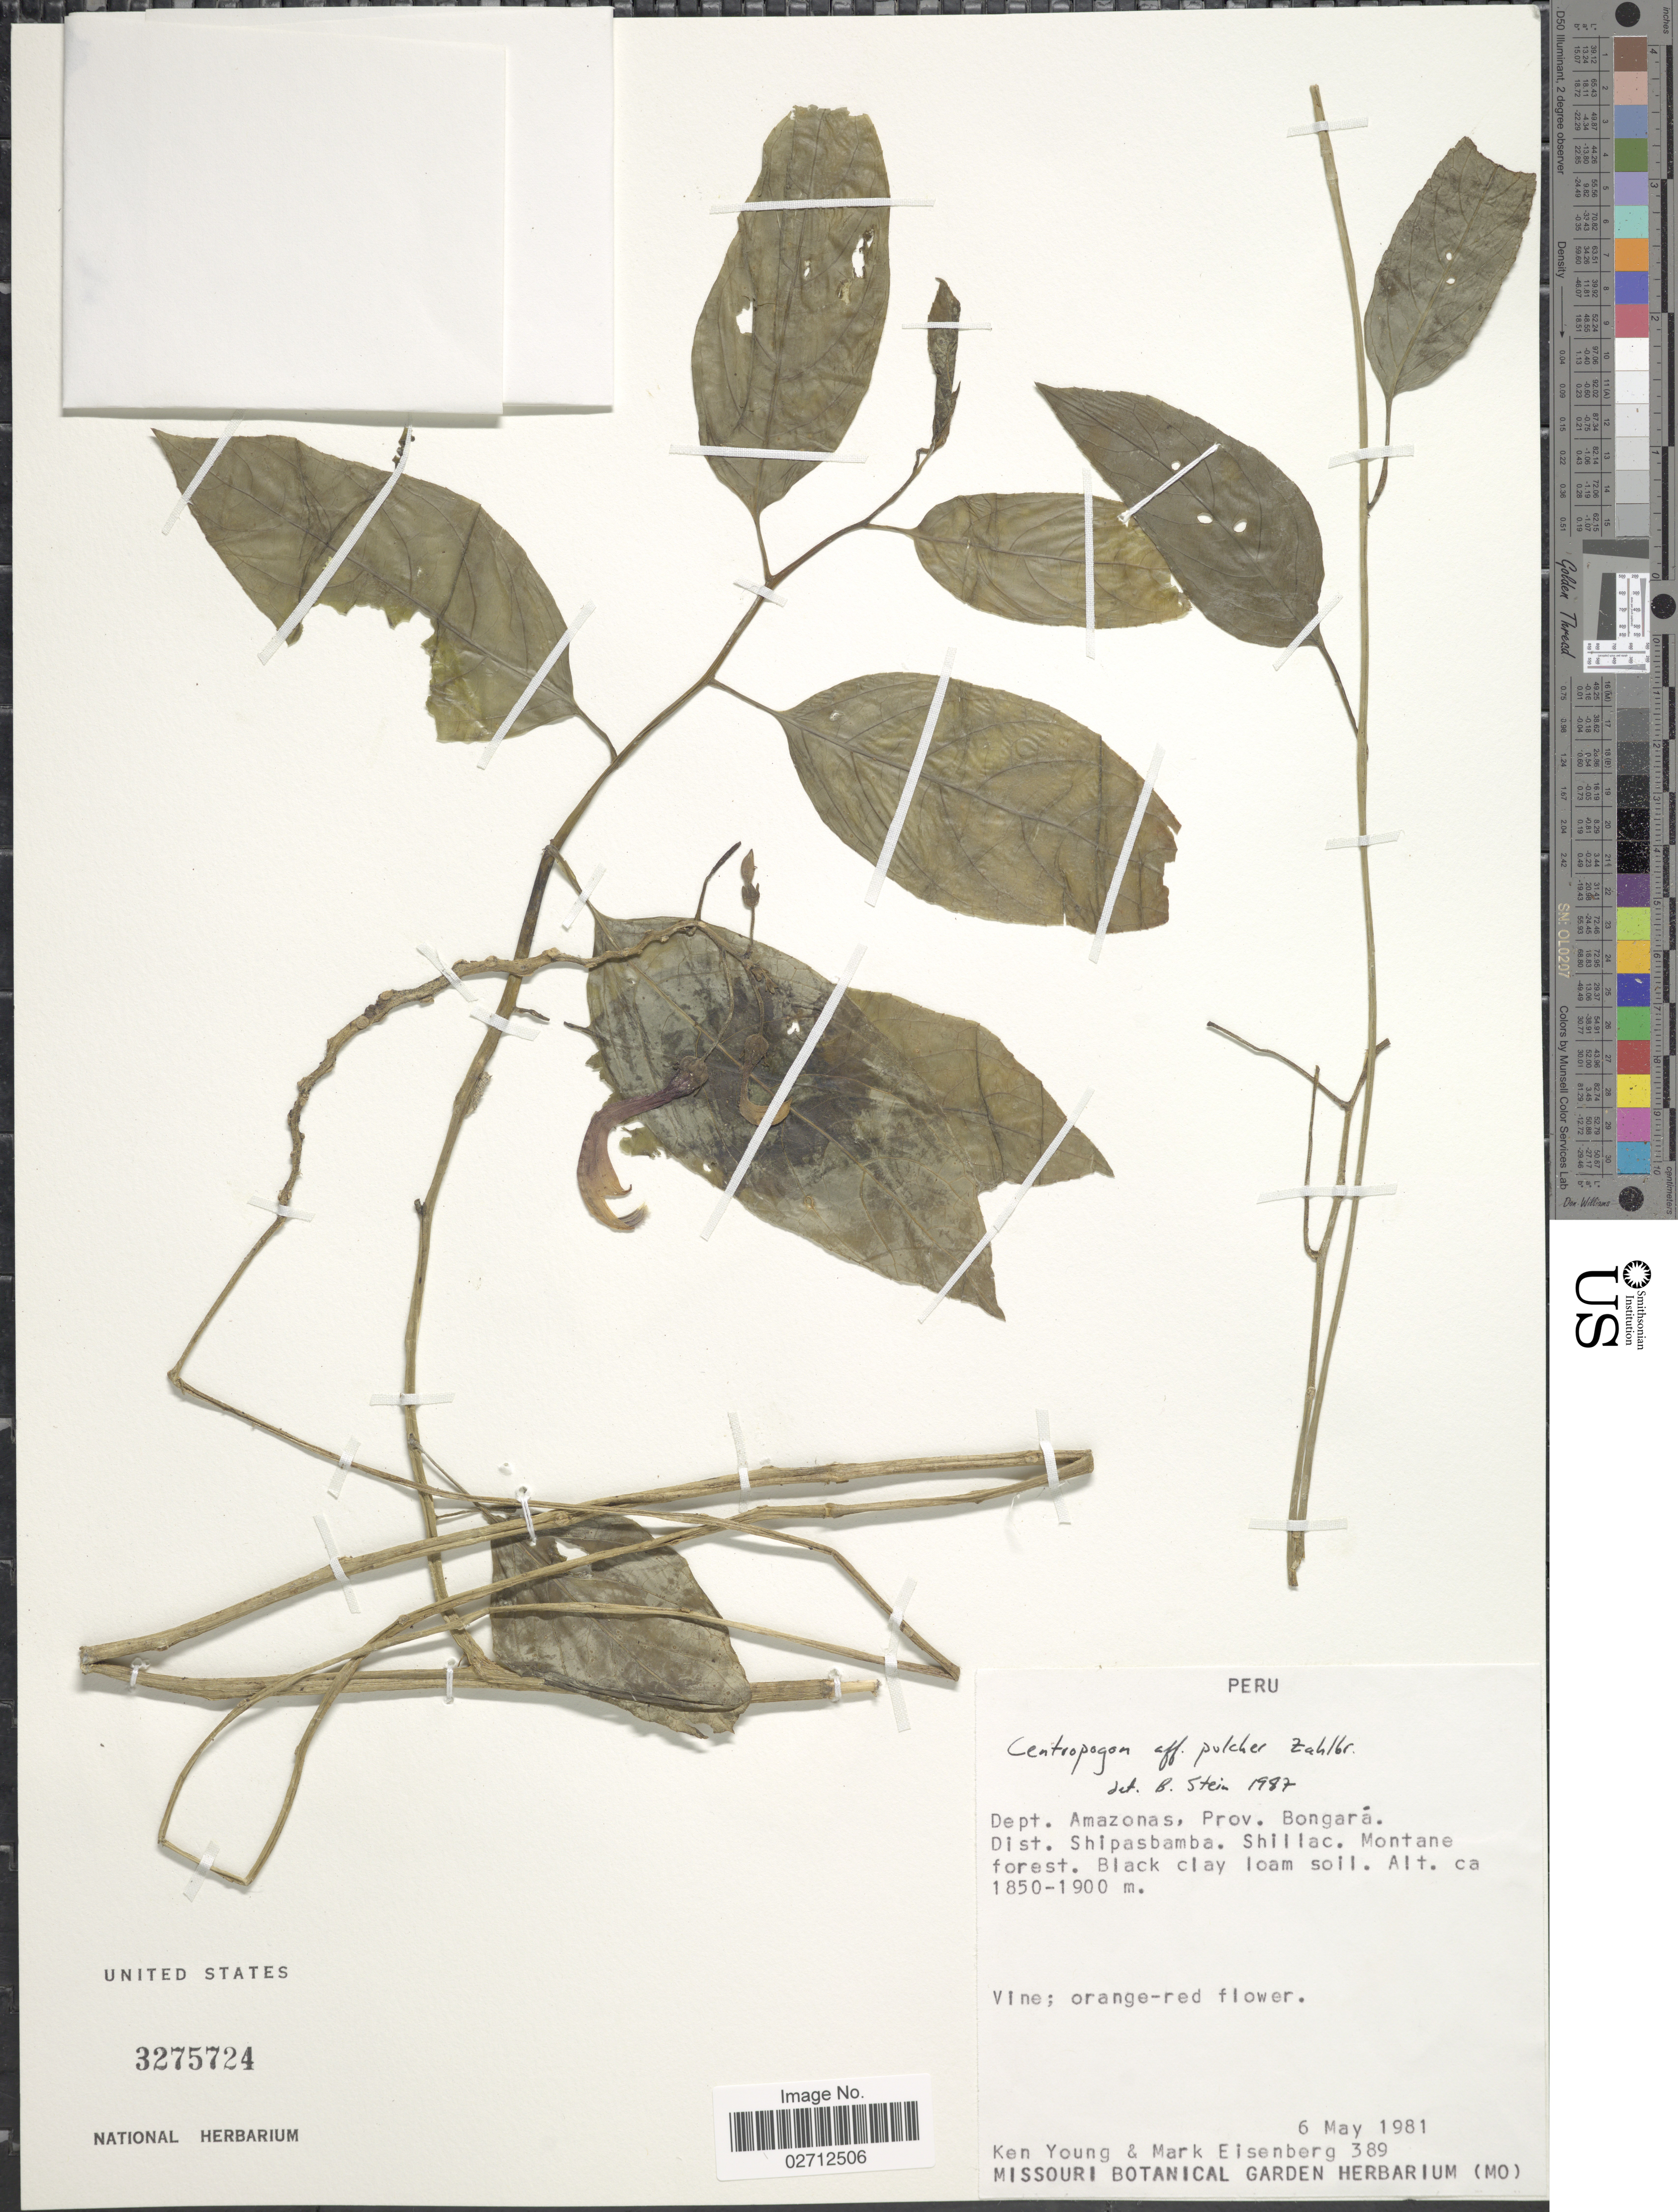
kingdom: Plantae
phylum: Tracheophyta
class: Magnoliopsida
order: Asterales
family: Campanulaceae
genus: Centropogon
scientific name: Centropogon pulcher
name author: Zahlbr.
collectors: K. Young & M. Eisenberg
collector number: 389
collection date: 1981-05-06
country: Peru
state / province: Amazonas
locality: Dept. Amazonas, Prov. Bongará. Dist. Shipasbamba. Shillac. Montane forest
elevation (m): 1850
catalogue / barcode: US 3275724